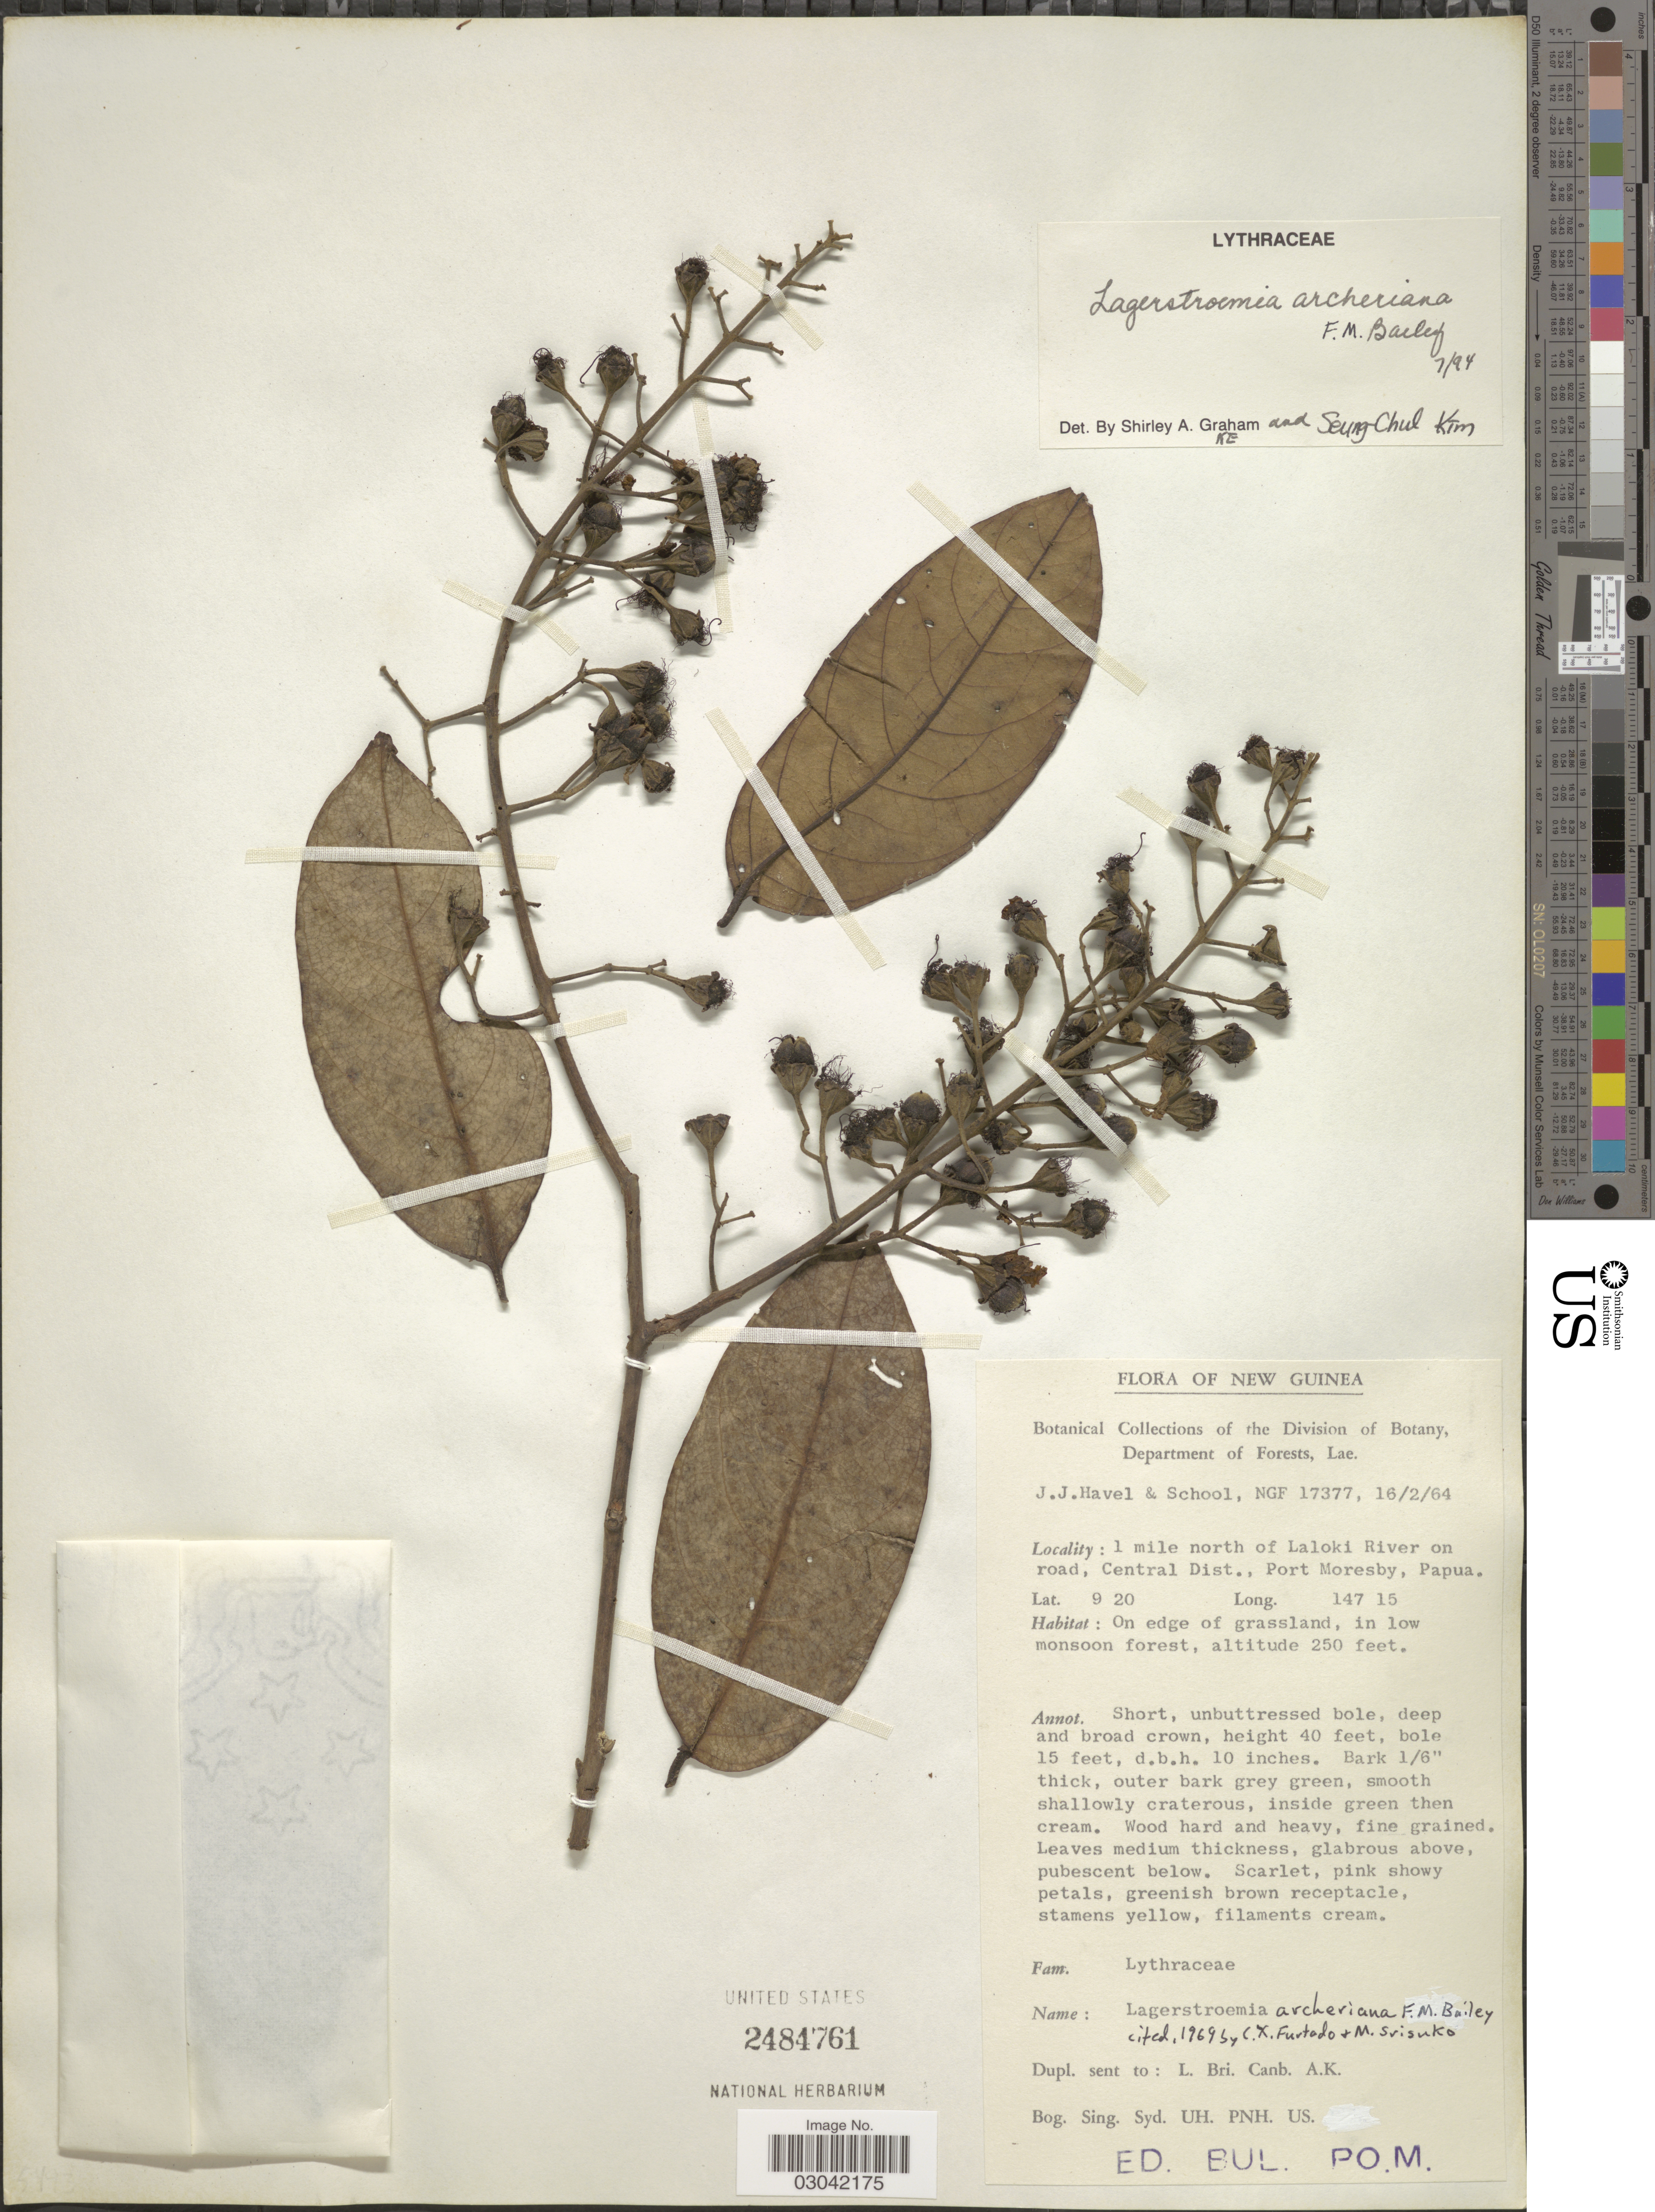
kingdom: Plantae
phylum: Tracheophyta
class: Magnoliopsida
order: Myrtales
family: Lythraceae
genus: Lagerstroemia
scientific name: Lagerstroemia archeriana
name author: F.M. Bailey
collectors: J. Havel & School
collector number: NGF 17377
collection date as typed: Transcribed d/m/y: 16/2/64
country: Papua New Guinea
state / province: Central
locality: New Guinea. 1 mile north of Laloki River on road, Port Moresby, Papua.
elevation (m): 76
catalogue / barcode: US 2484761